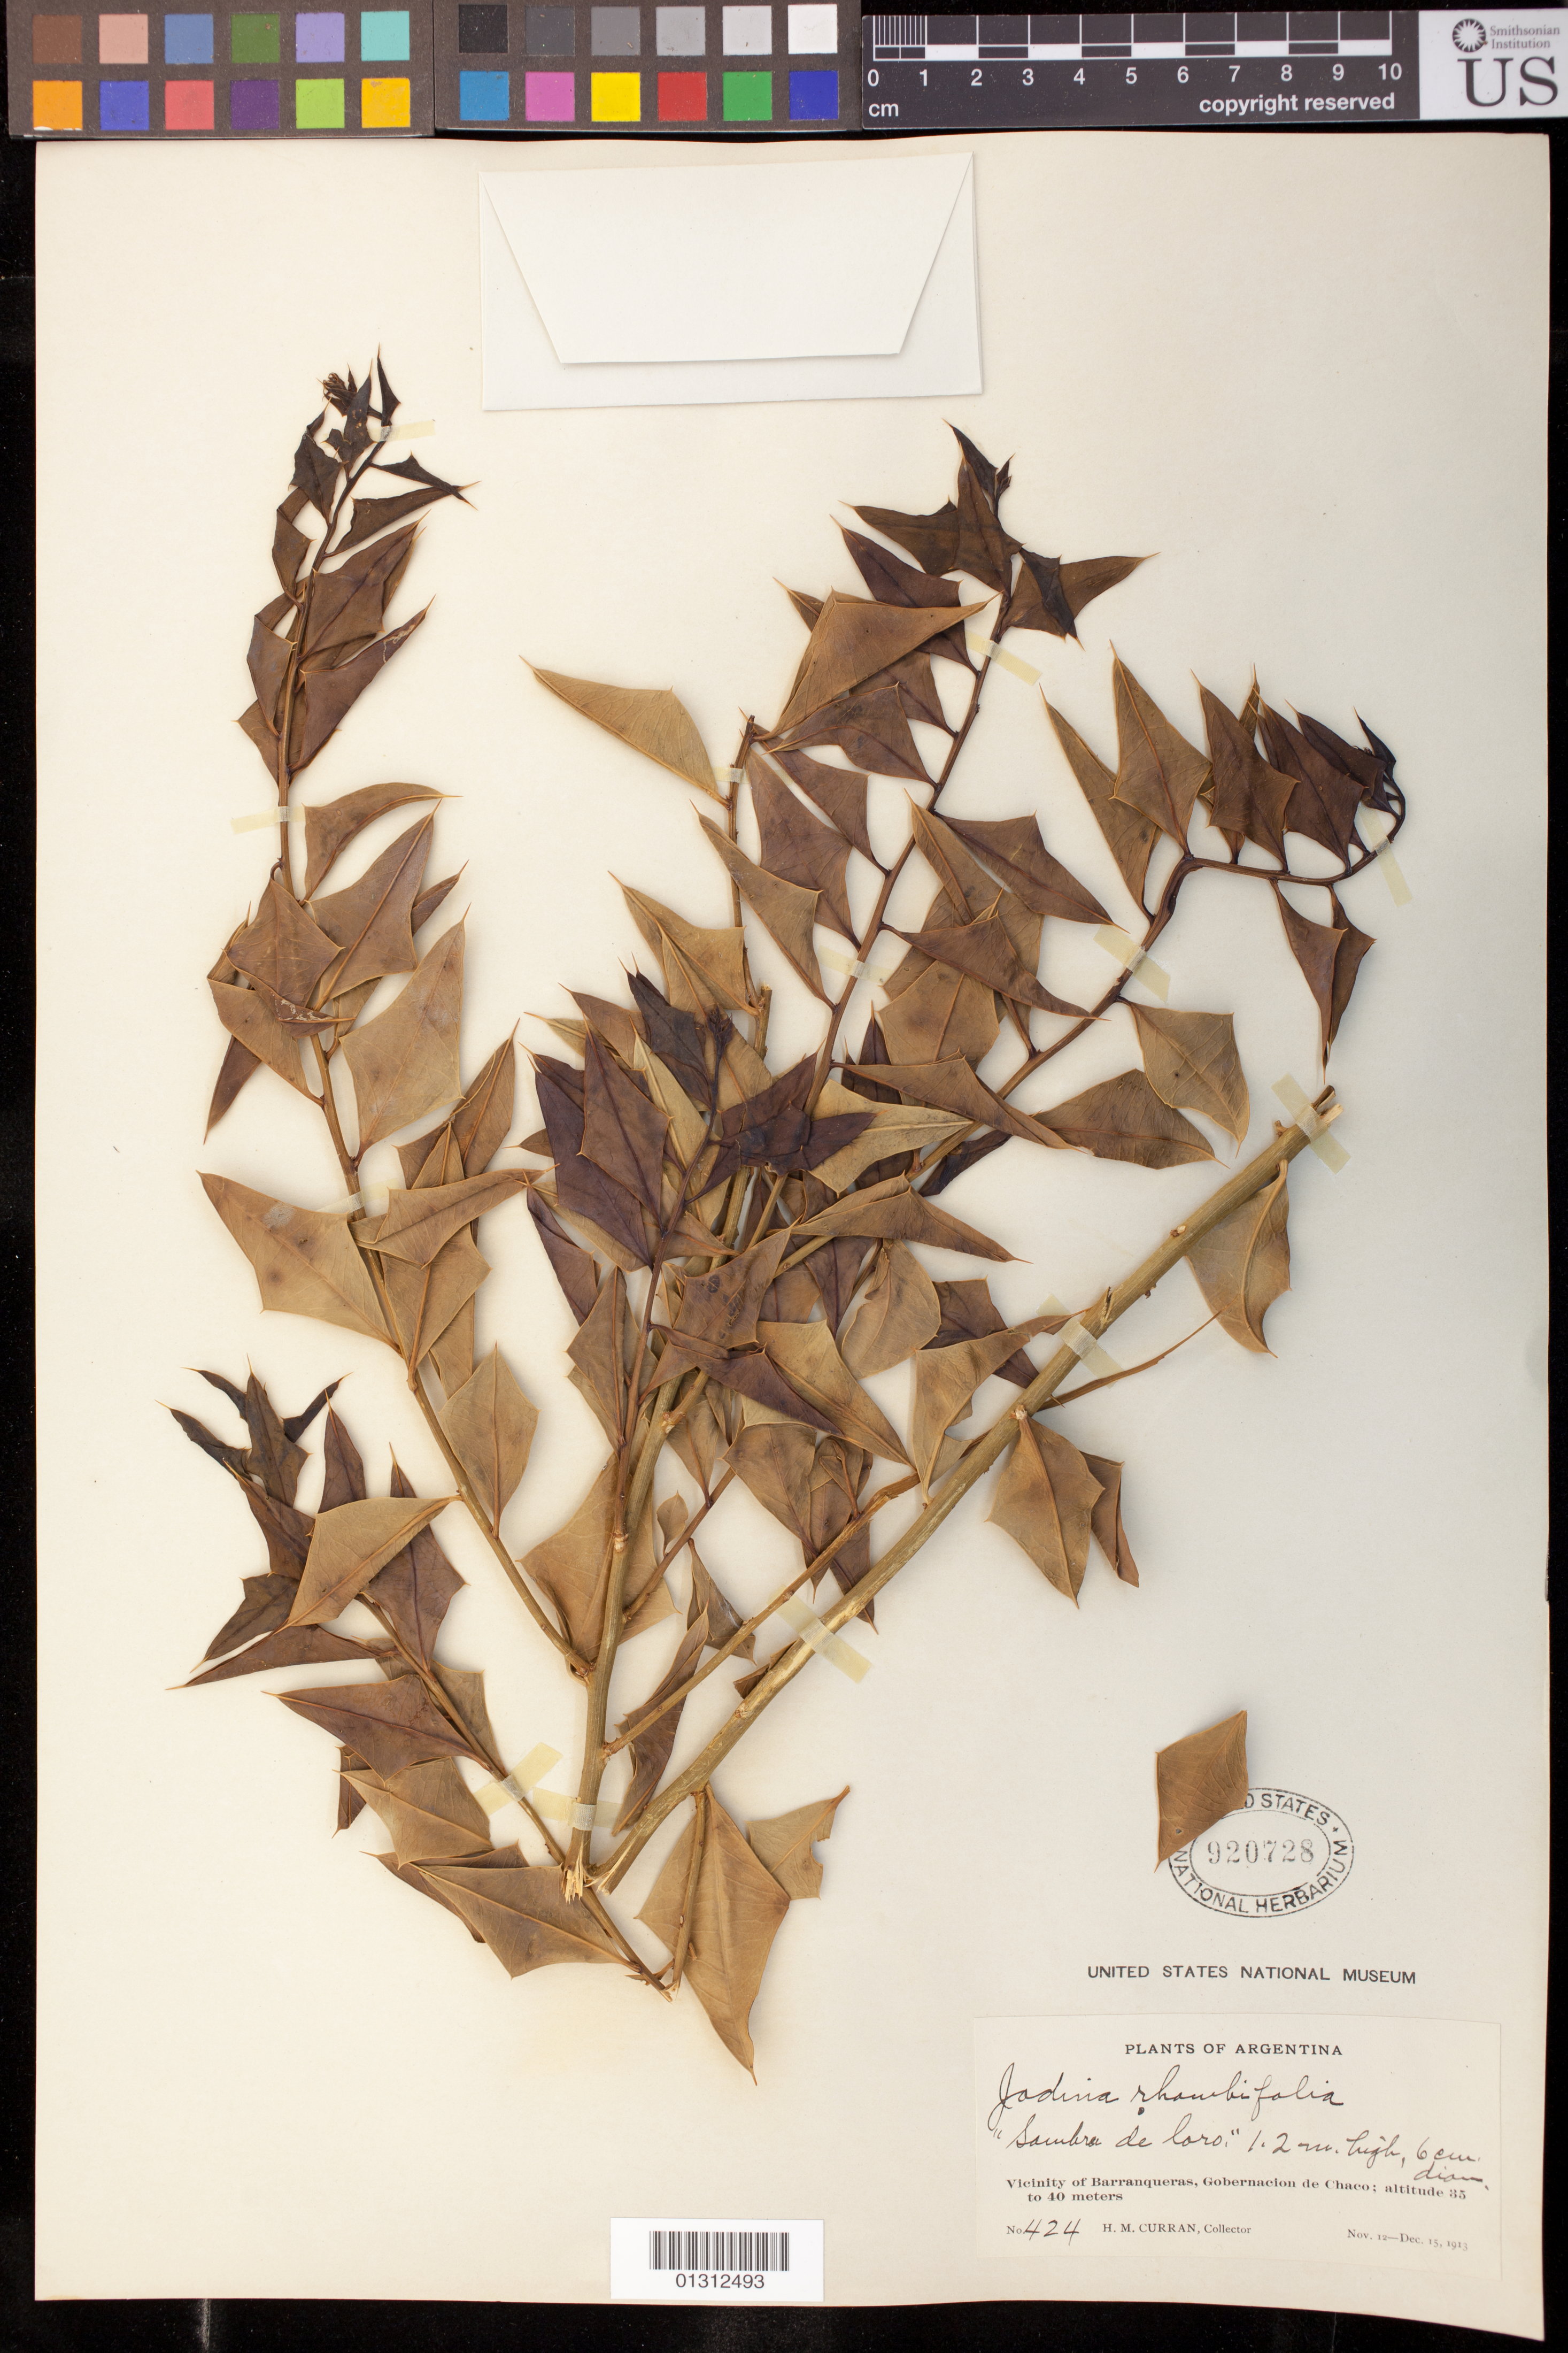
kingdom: Plantae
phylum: Tracheophyta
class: Magnoliopsida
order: Santalales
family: Cervantesiaceae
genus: Jodina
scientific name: Jodina rhombifolia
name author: (Hook. & Arn.) Reissek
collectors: H. M. Curran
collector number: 424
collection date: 1913-11-12/1913-12-15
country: Argentina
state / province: Chaco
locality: Vicinity of Barranqueras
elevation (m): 35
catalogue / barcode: US 920728